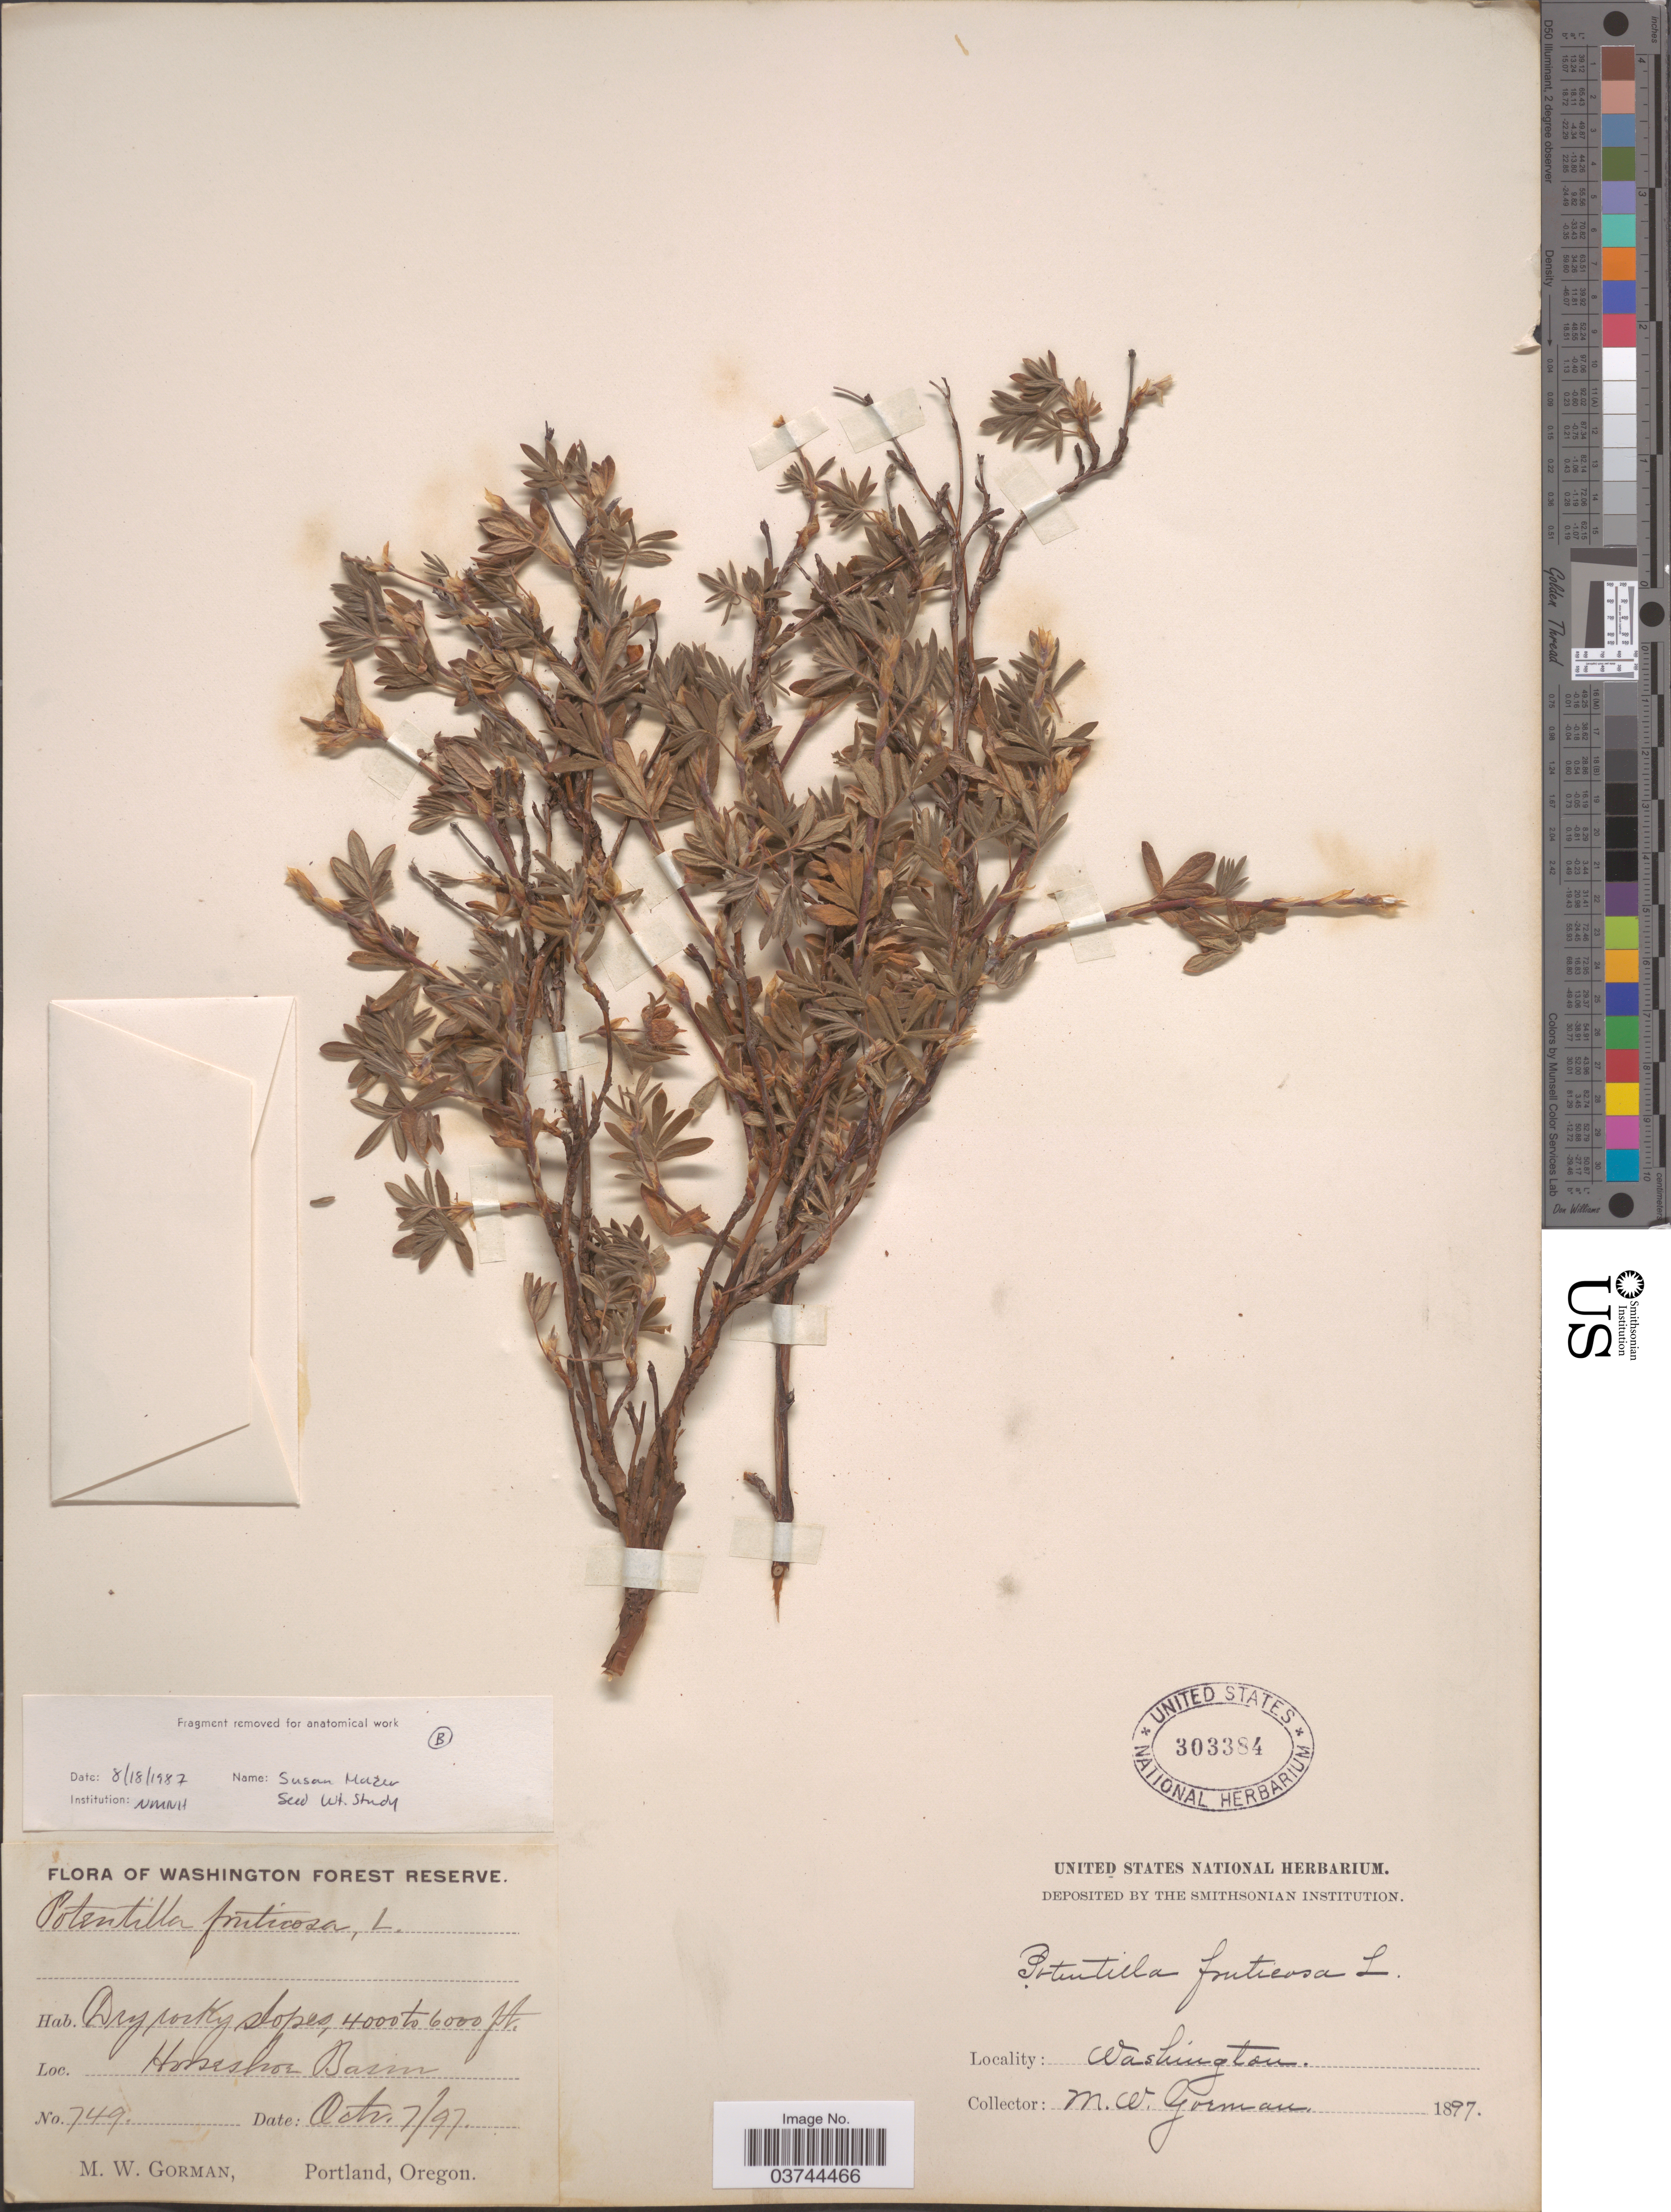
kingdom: Plantae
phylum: Tracheophyta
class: Magnoliopsida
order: Rosales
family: Rosaceae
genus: Dasiphora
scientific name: Dasiphora fruticosa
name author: (L.) Rydb.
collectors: M. W. Gorman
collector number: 749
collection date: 1897-10-07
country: United States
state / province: Washington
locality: Washington Forest Reserve. Horseshoe Basin.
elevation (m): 1219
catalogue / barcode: US 303384